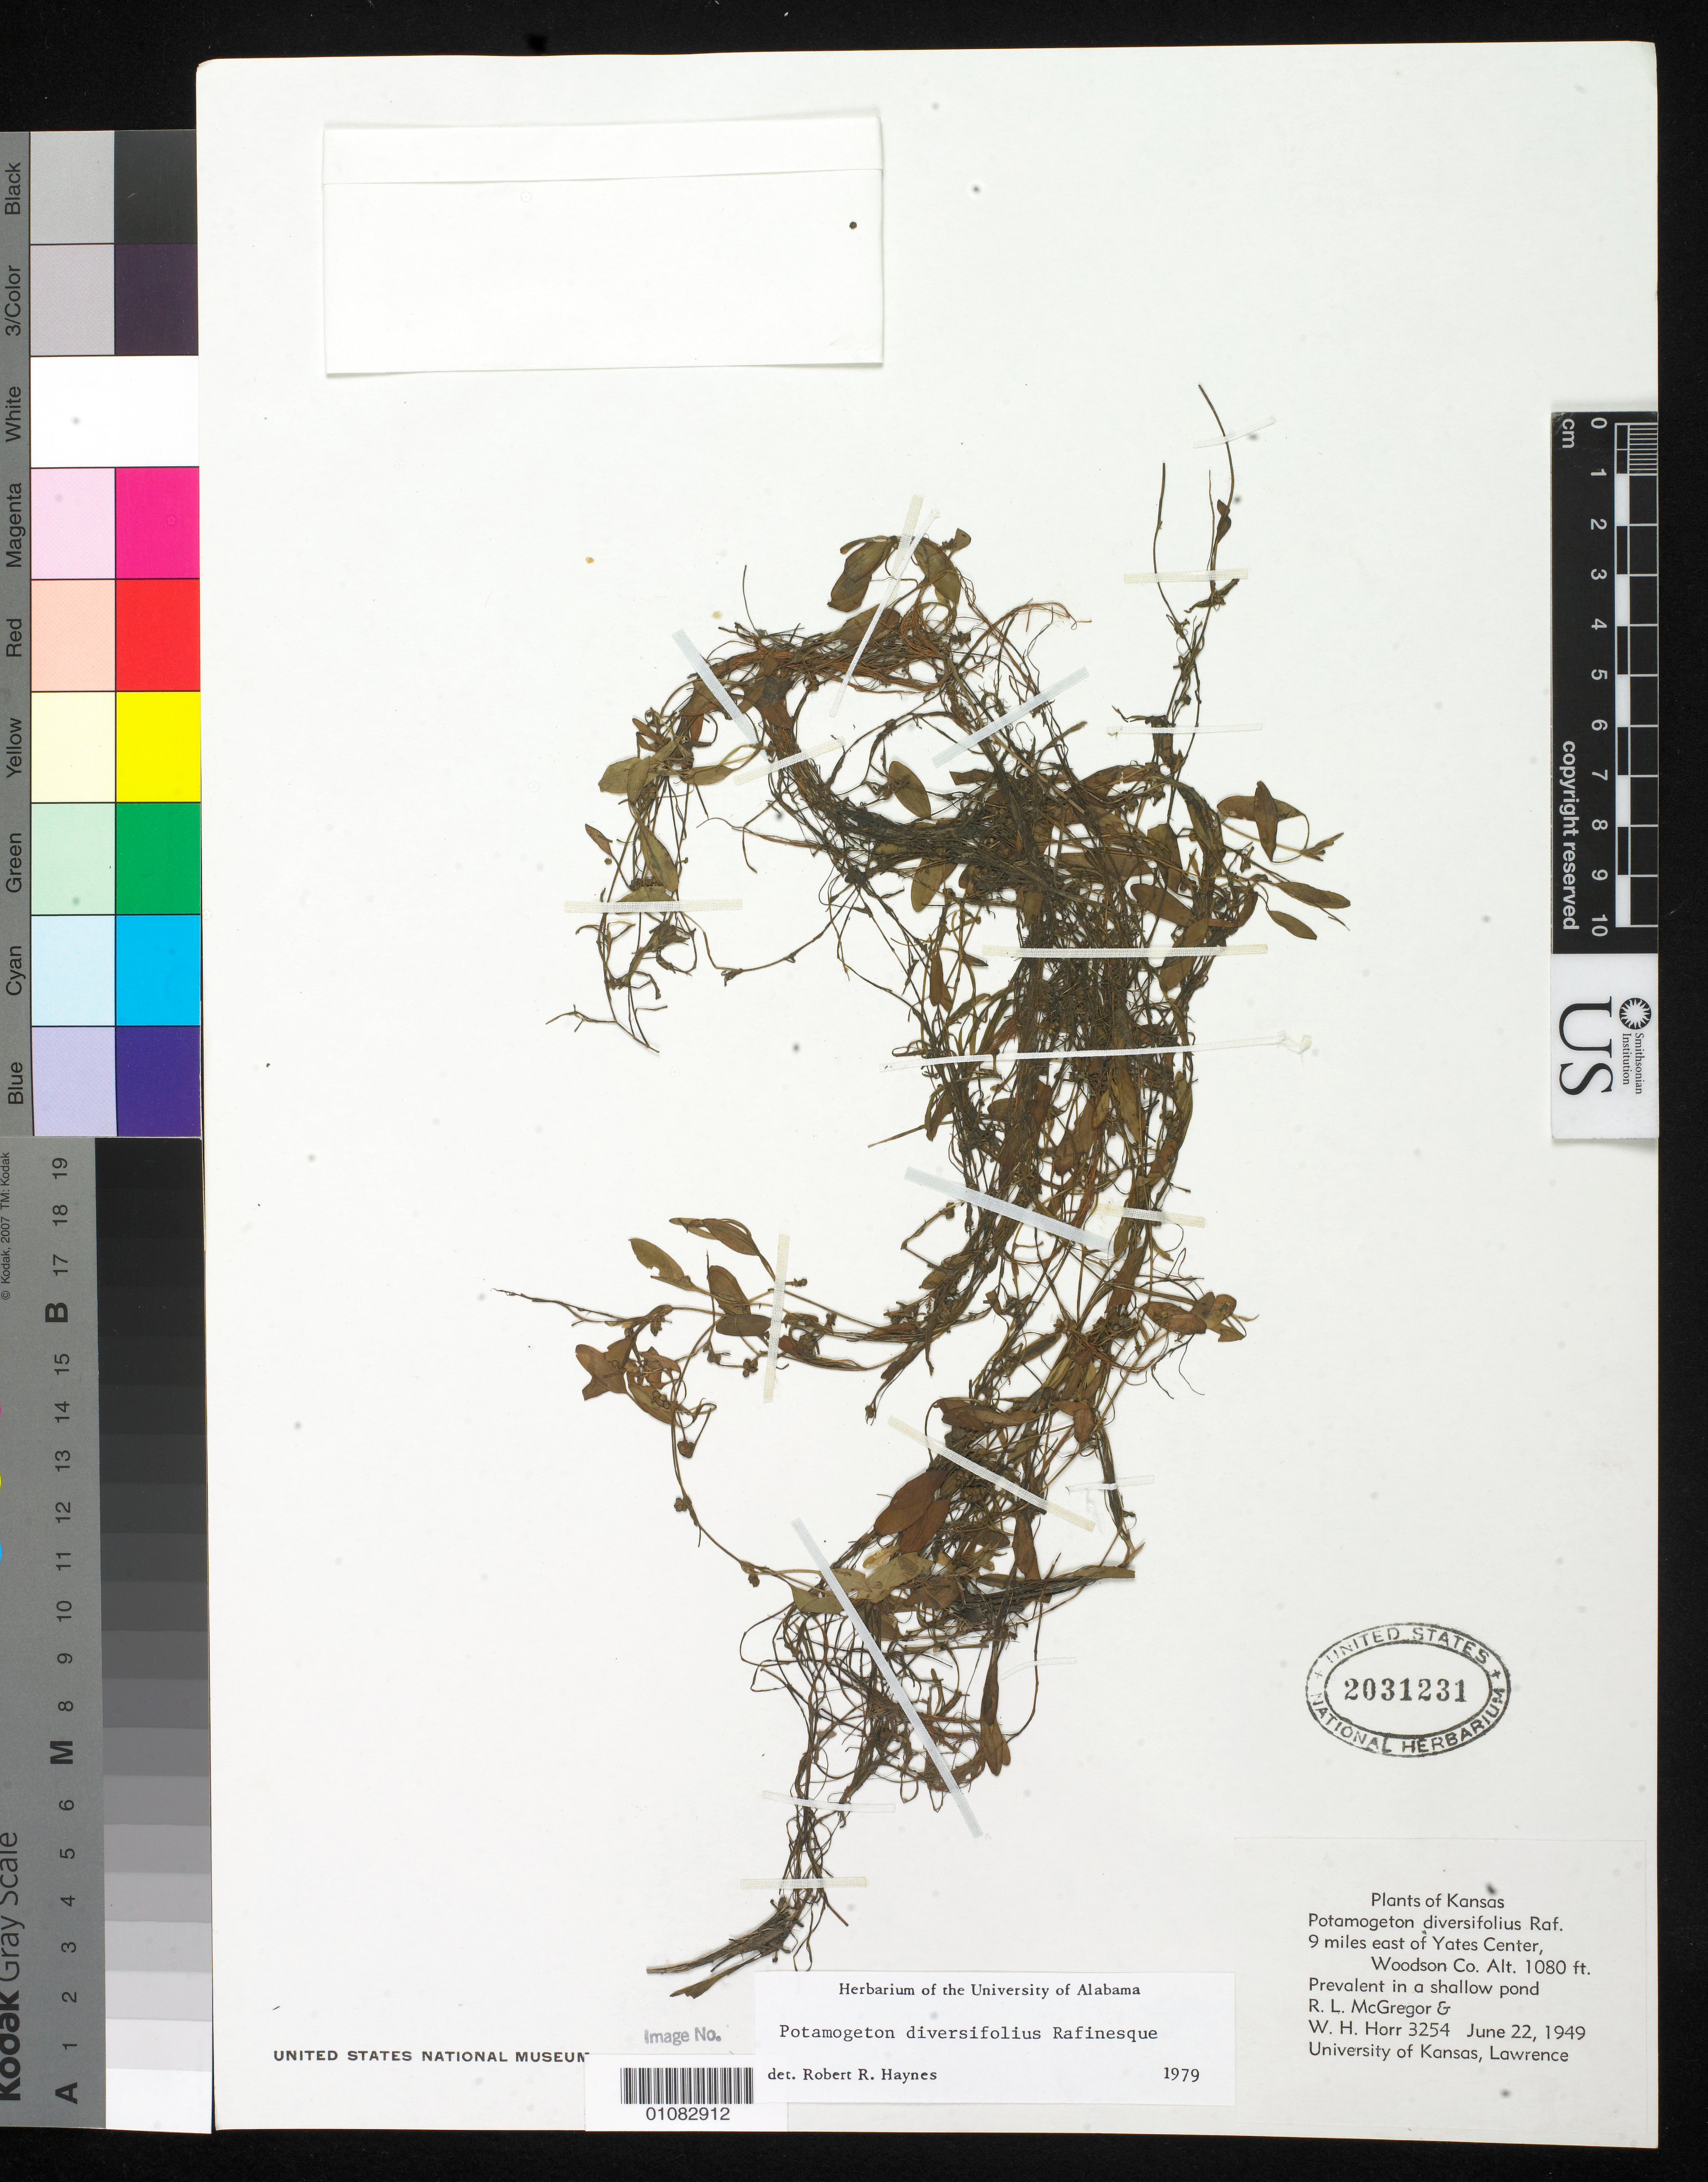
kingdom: Plantae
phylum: Tracheophyta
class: Liliopsida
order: Alismatales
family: Potamogetonaceae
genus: Potamogeton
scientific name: Potamogeton diversifolius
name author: Raf.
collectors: R. McGregor & W. H. Horr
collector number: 3254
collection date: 1949-06-22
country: United States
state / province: Kansas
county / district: Woodson County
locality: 9 mi. E of Yates Center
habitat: Prevalent in a shallow pond.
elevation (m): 329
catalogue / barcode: US 2031231